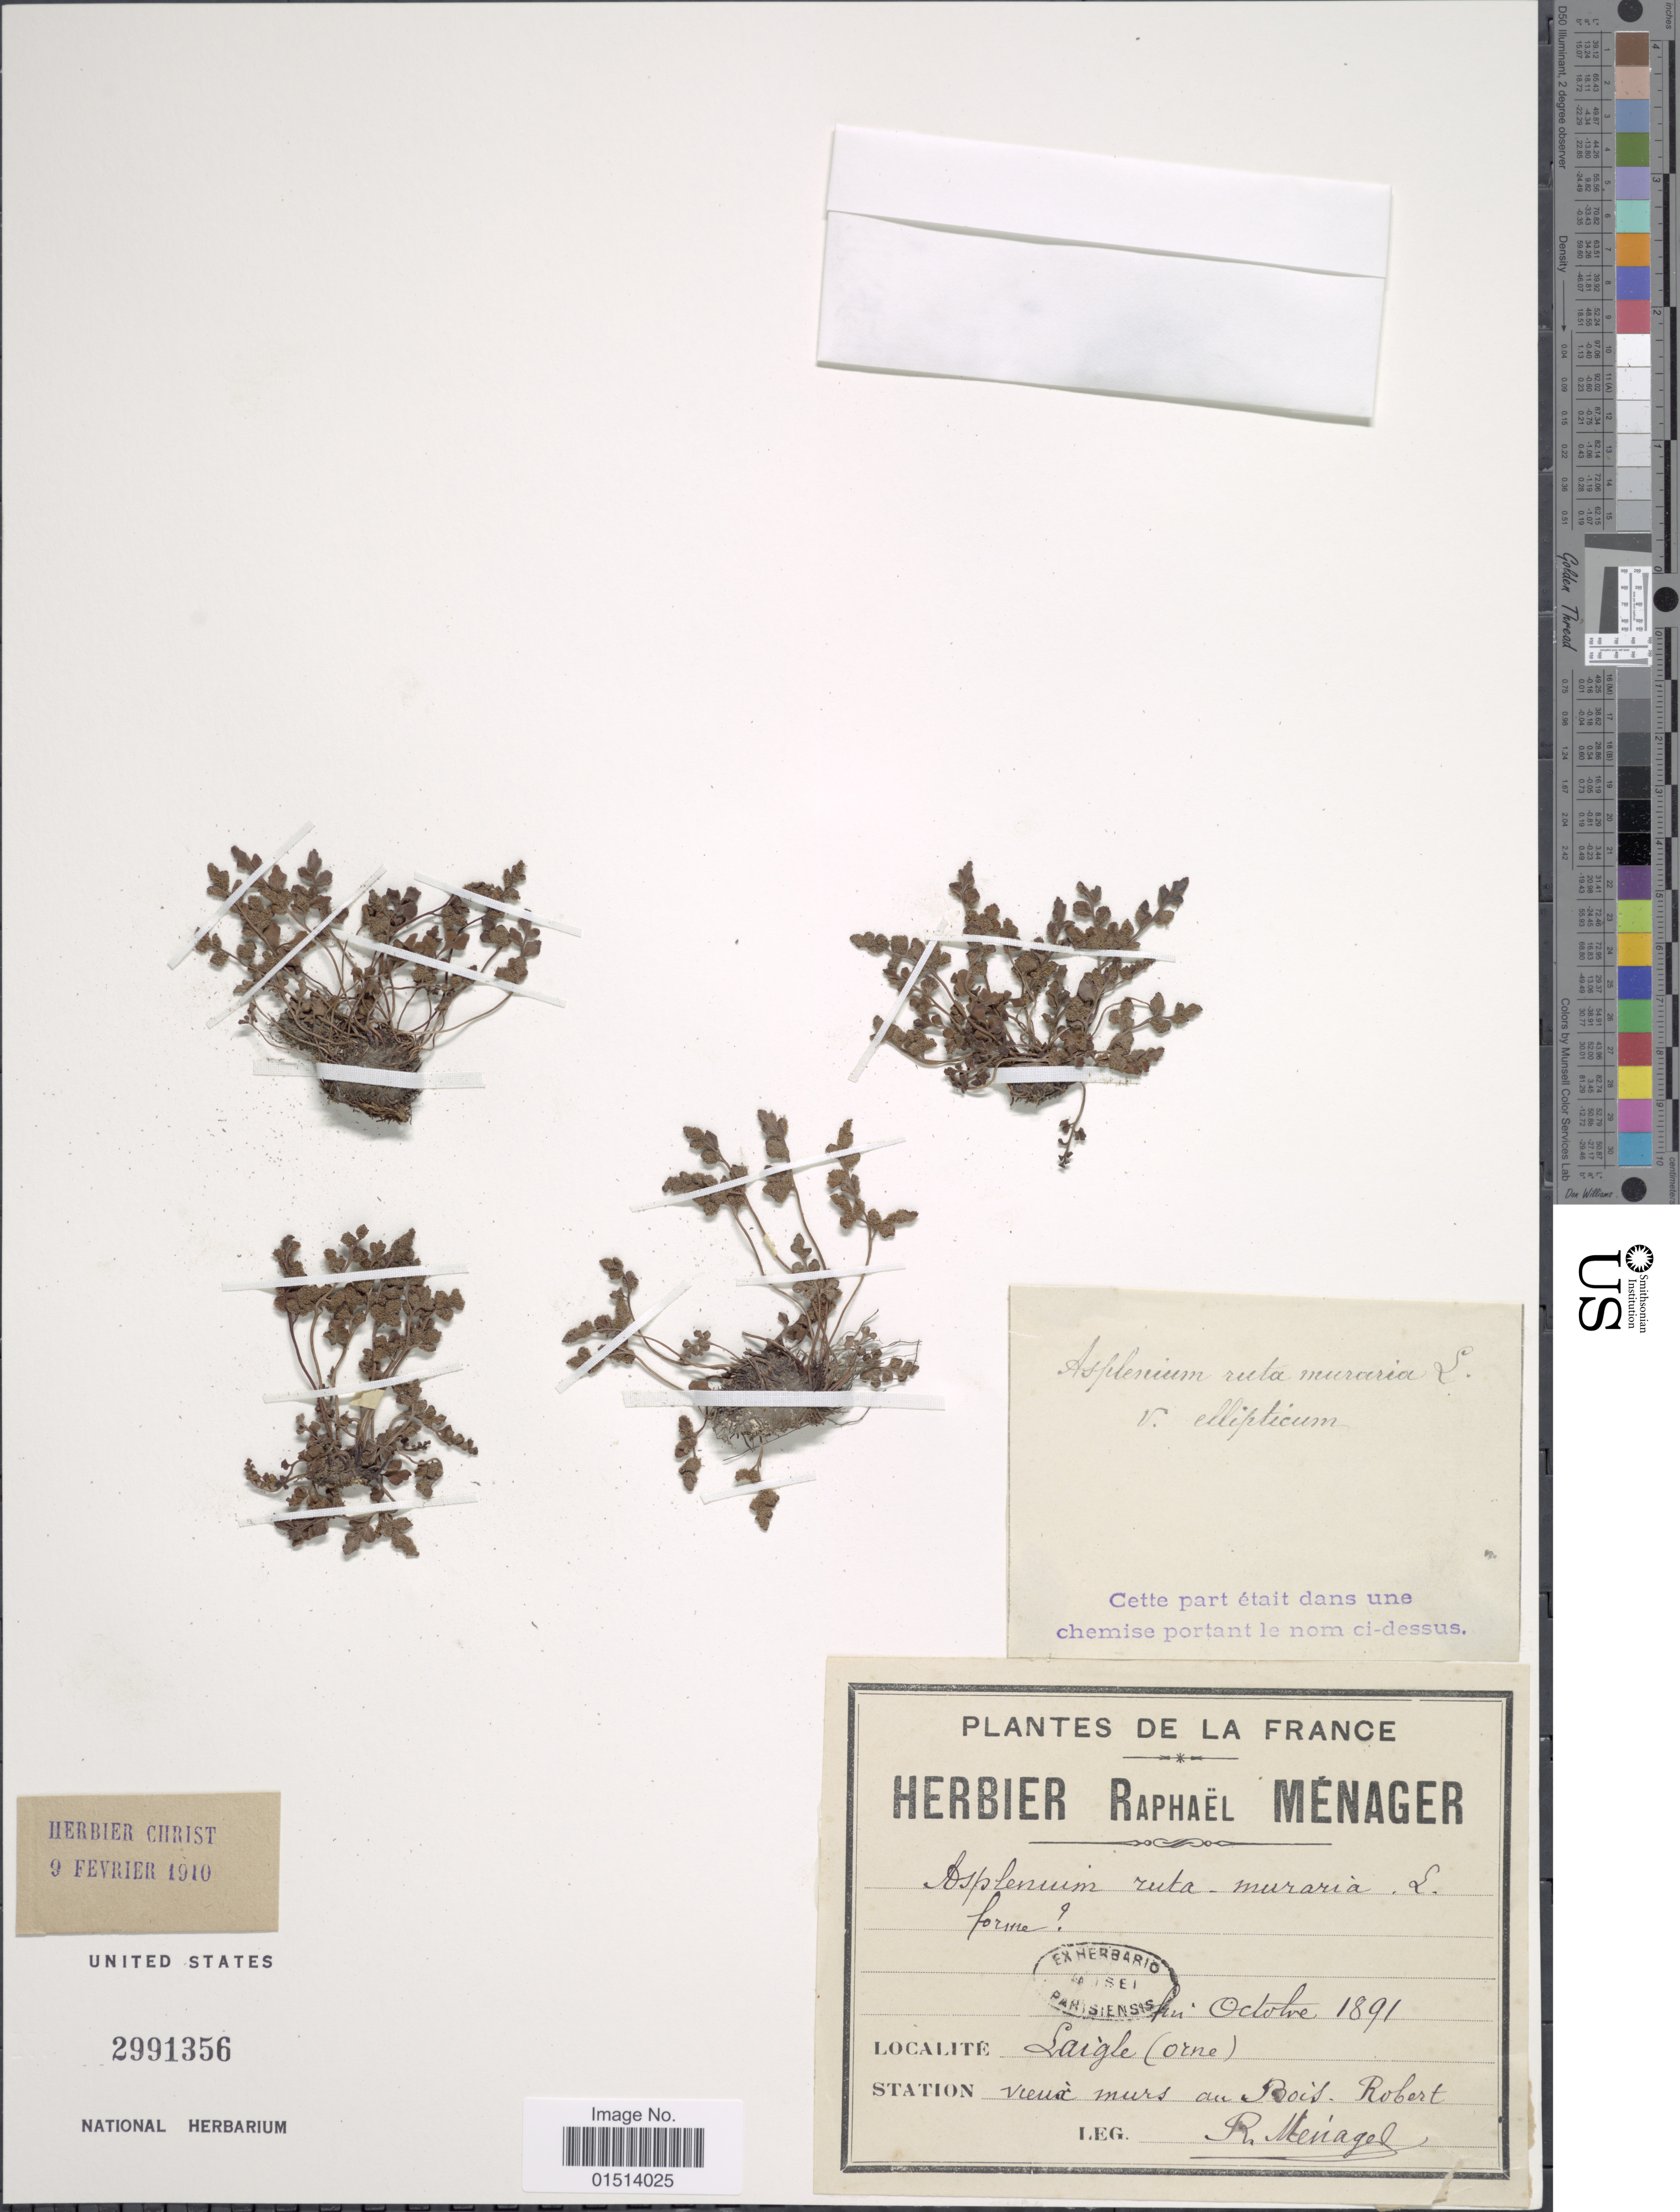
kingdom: Plantae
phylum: Tracheophyta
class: Polypodiopsida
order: Polypodiales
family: Aspleniaceae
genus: Asplenium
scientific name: Asplenium ruta-muraria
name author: L.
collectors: R. Menager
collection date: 1891-10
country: France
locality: Saigle (Orne), France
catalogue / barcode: US 2991356